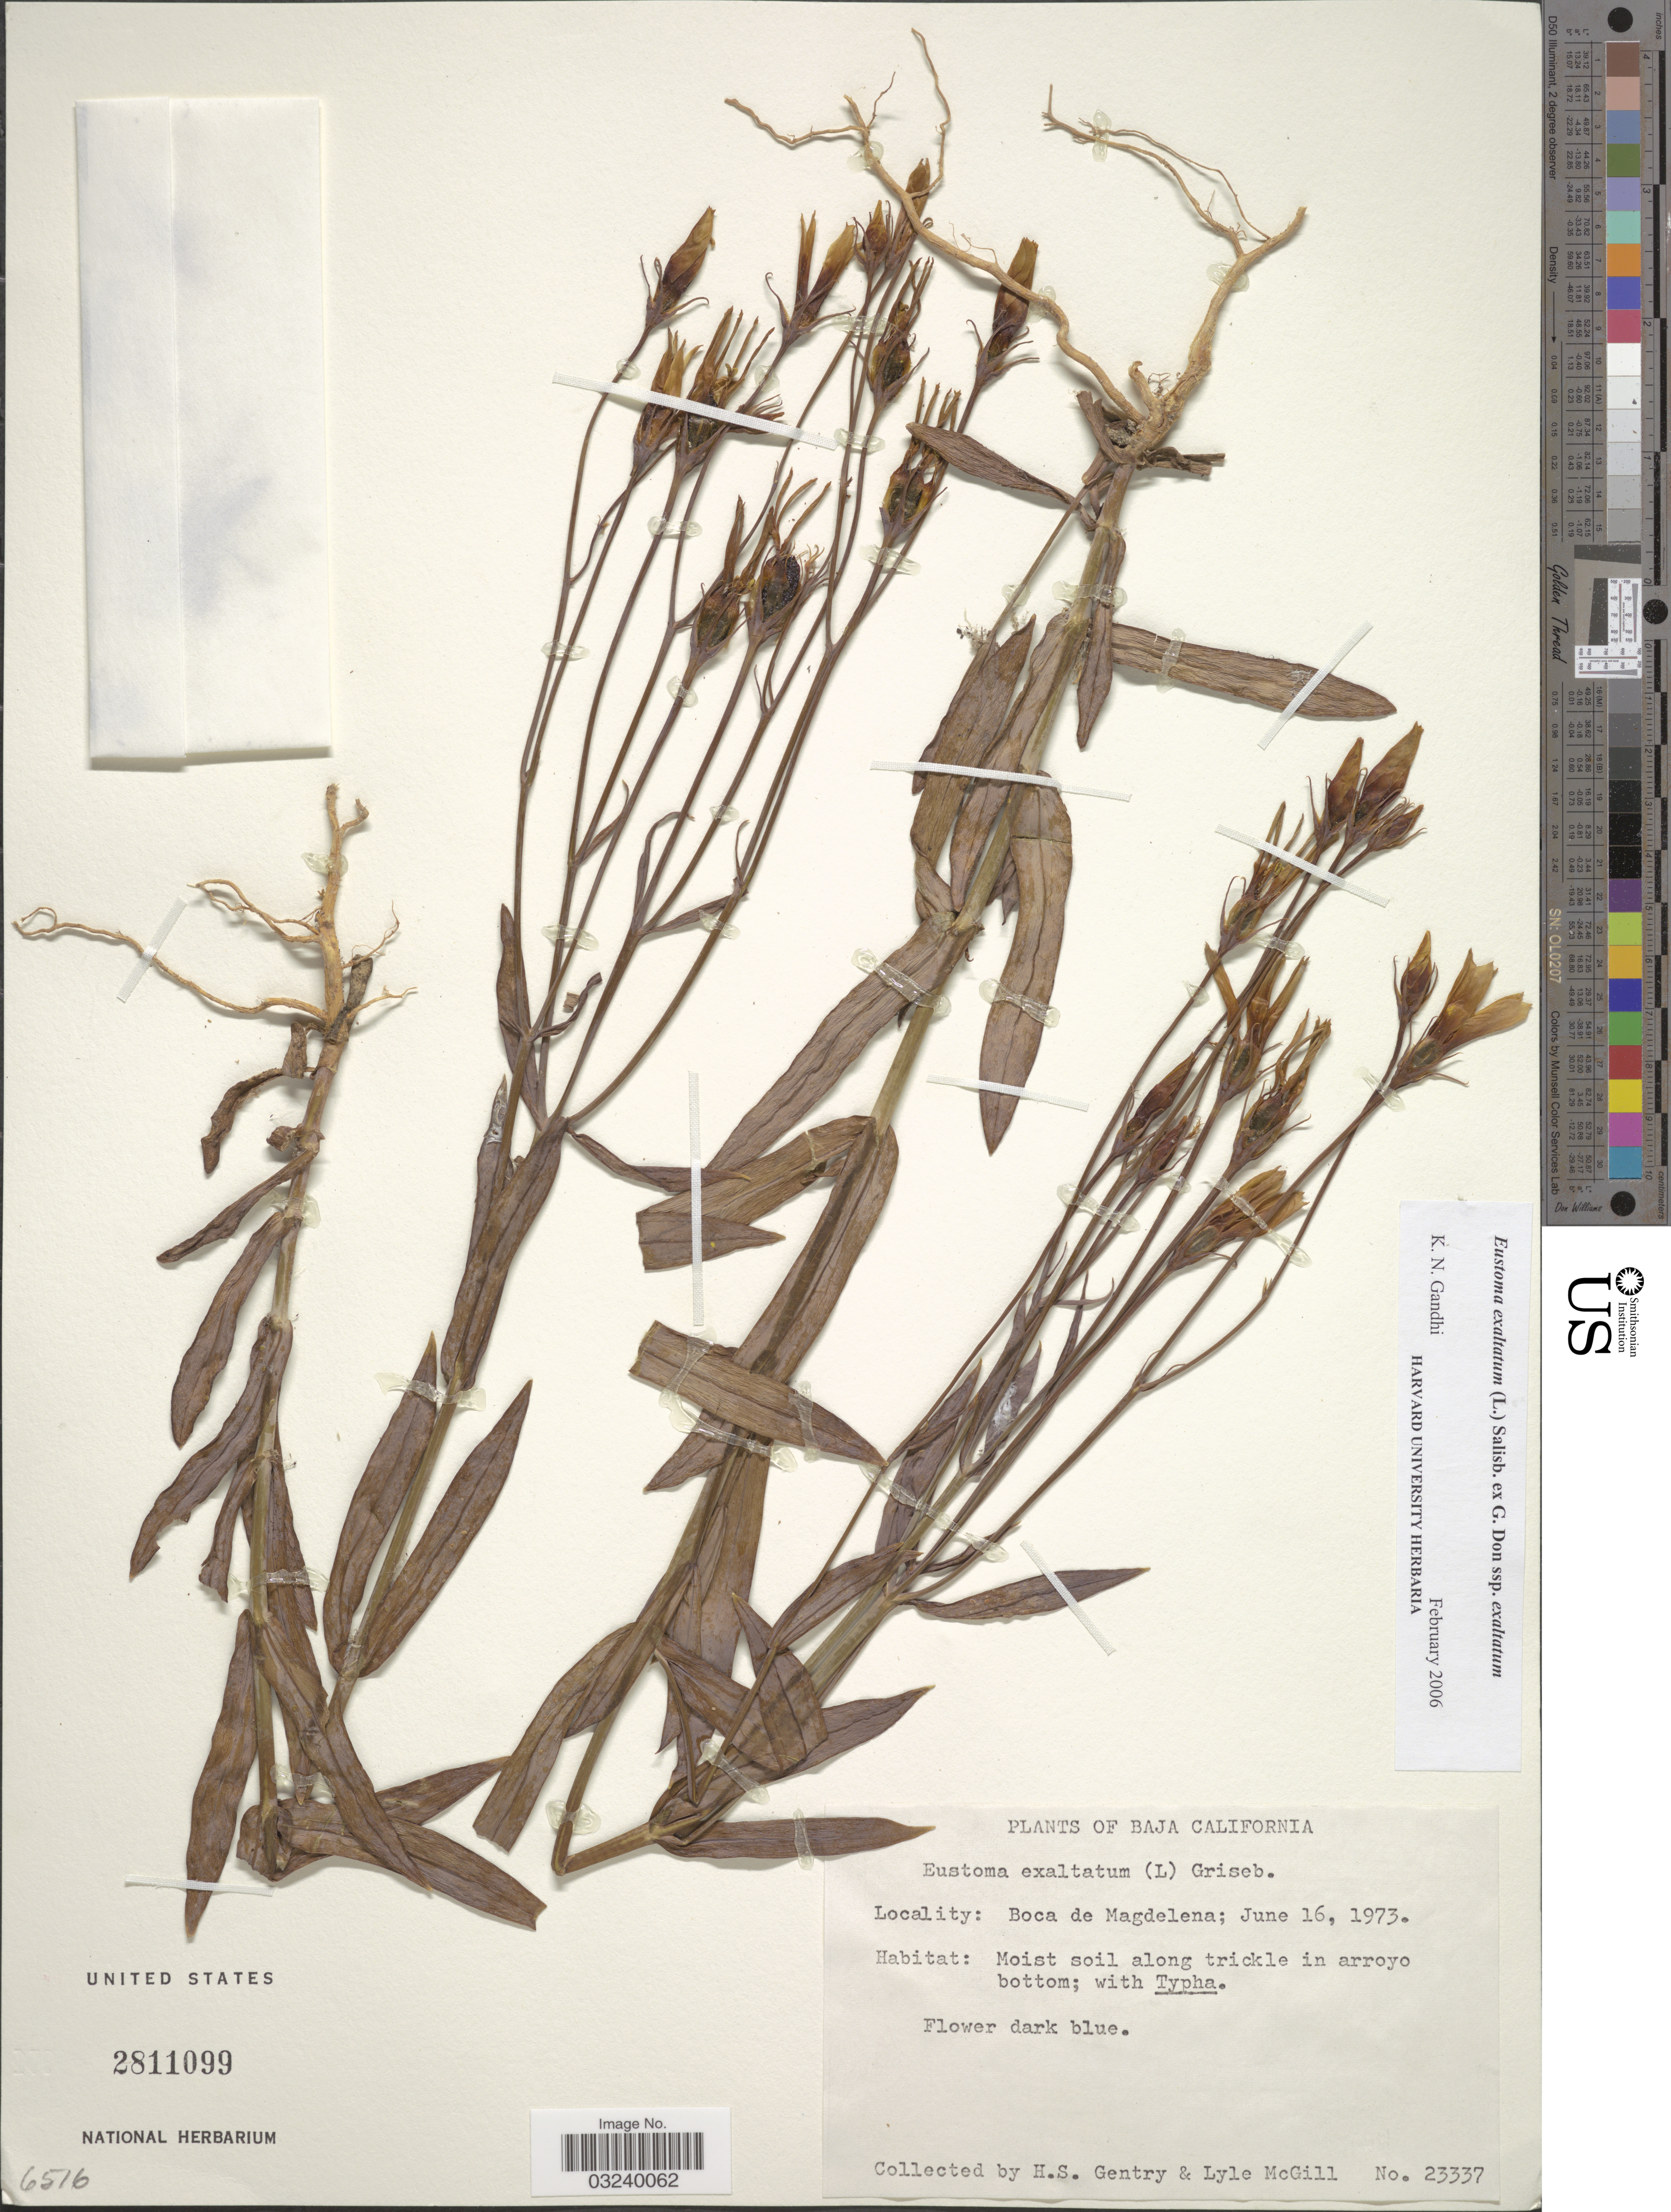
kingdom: Plantae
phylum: Tracheophyta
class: Magnoliopsida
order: Gentianales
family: Gentianaceae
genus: Eustoma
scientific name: Eustoma exaltatum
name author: (L.) Salisb. ex Don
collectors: H. S. Gentry & L. McGill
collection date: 1973-06-16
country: Mexico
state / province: Baja California Sur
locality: Boca de Magdelena, Baja California.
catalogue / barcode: US 2811099